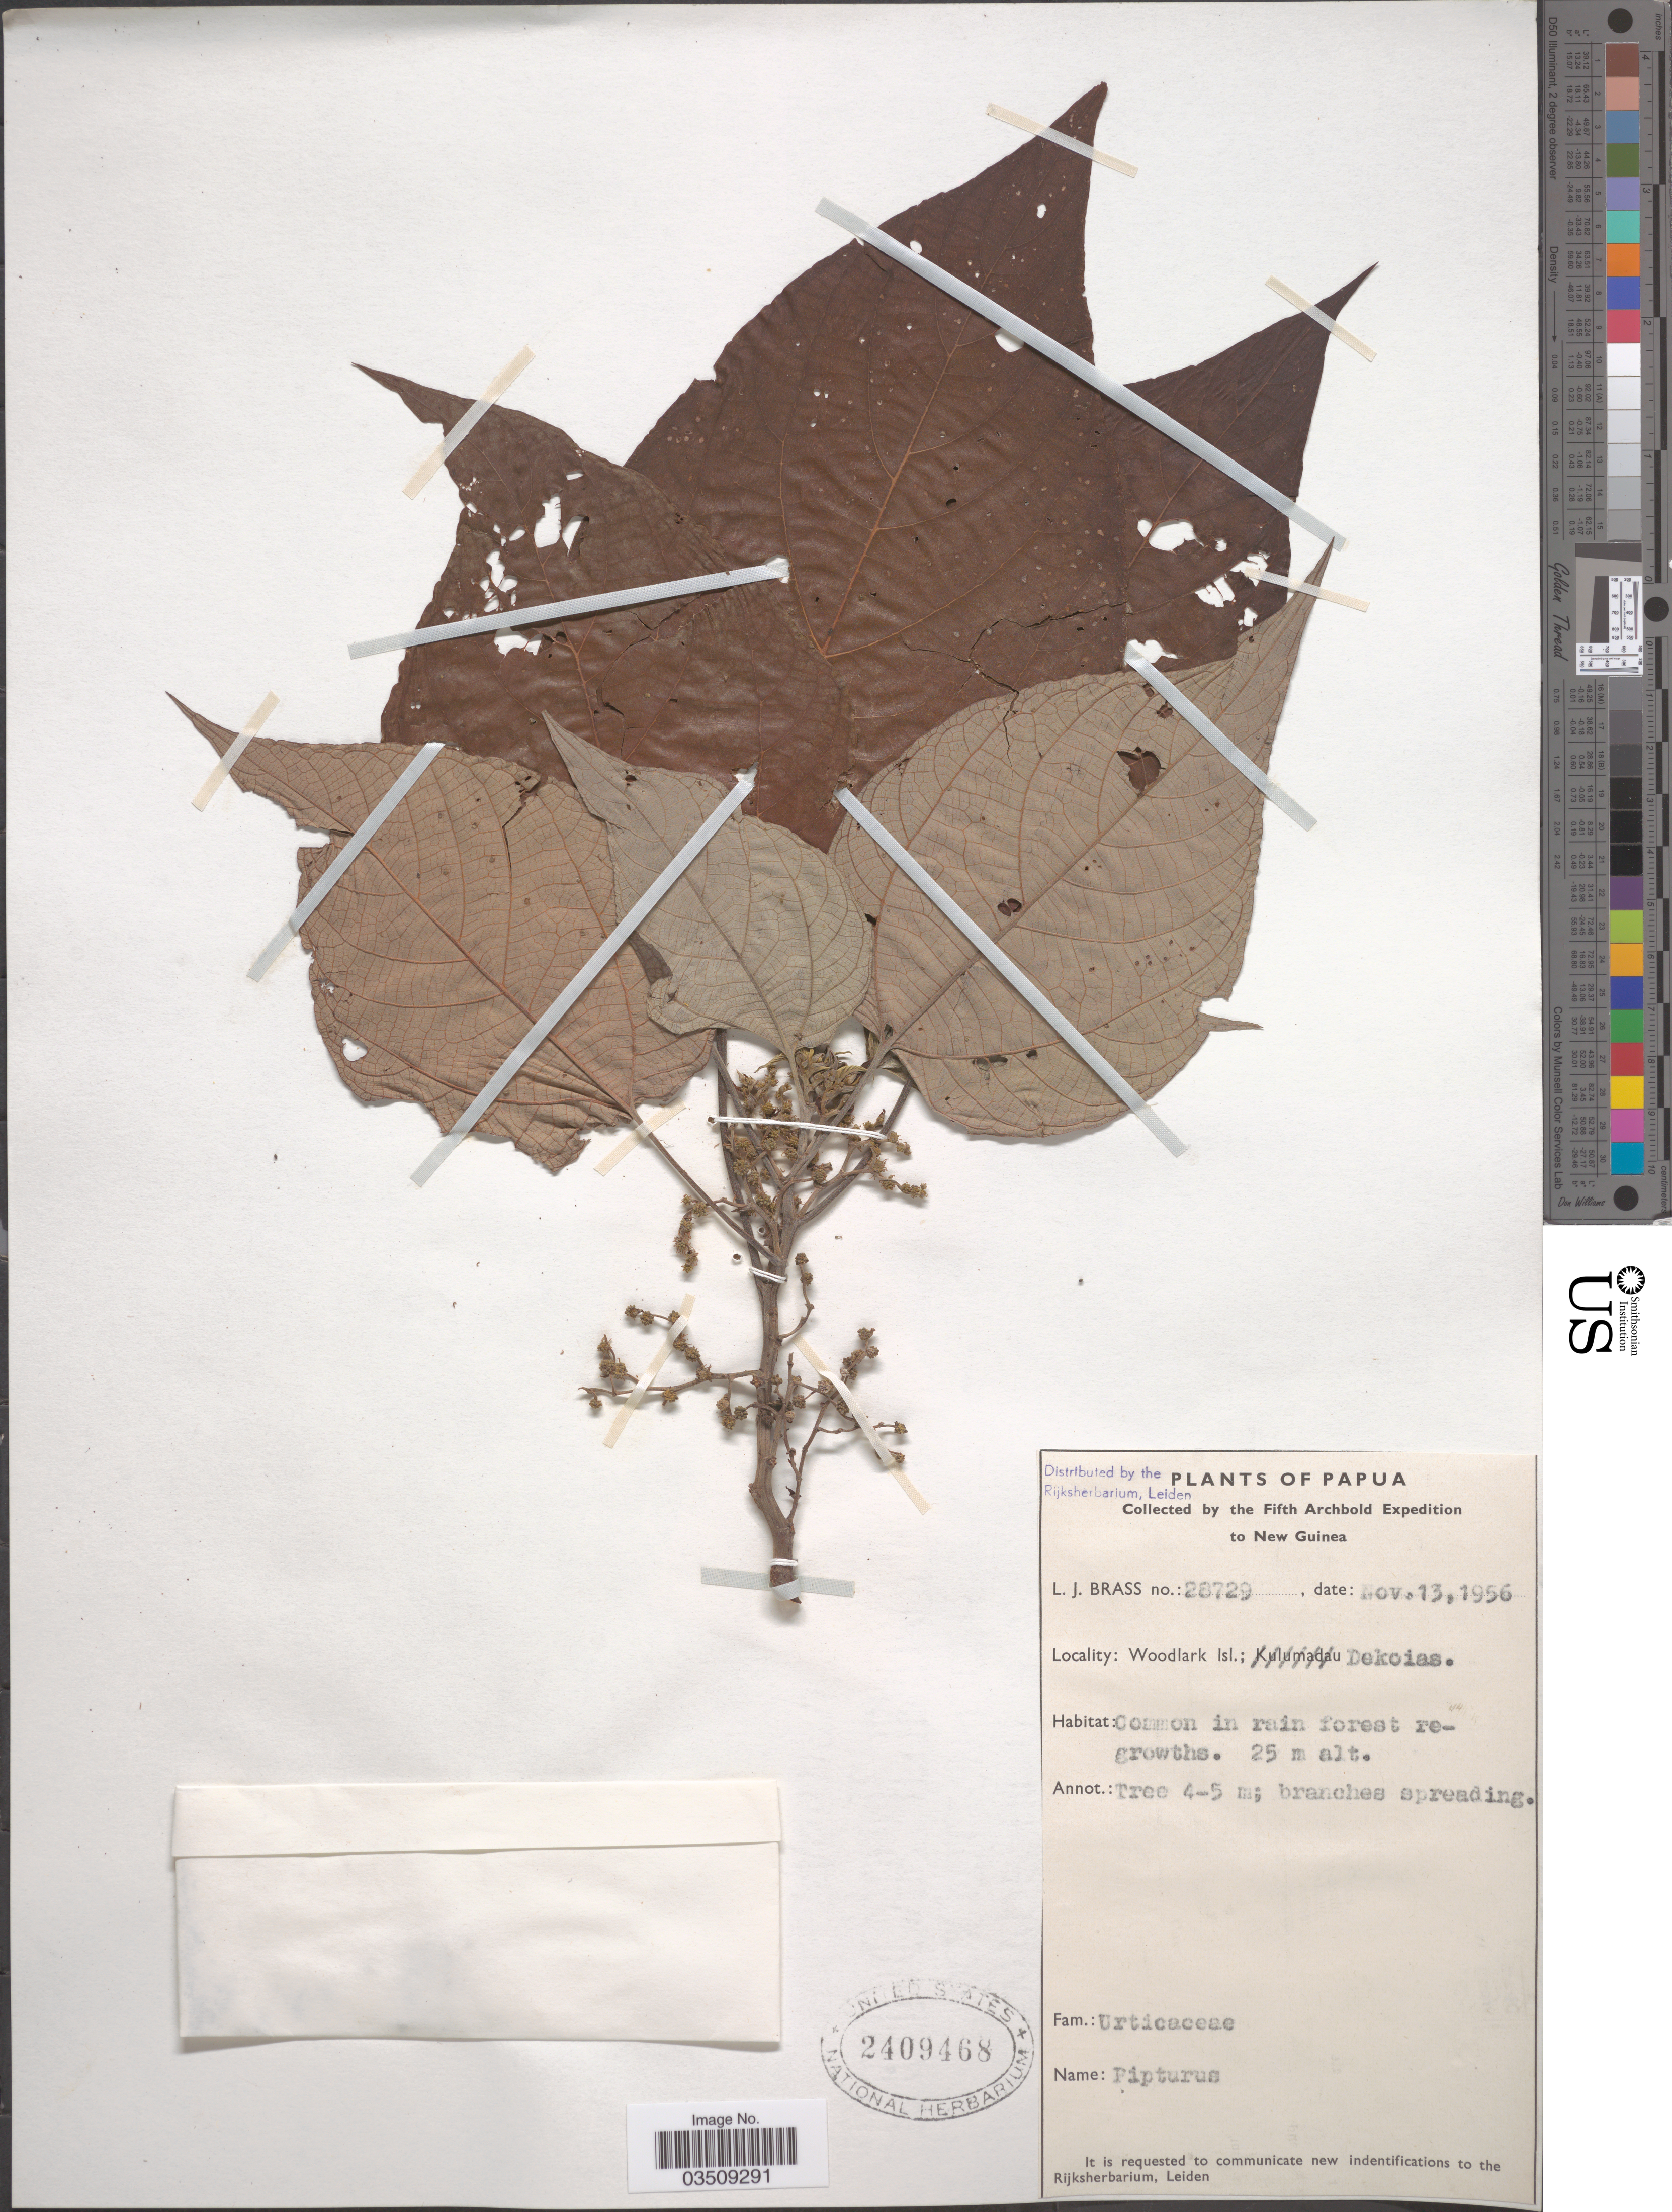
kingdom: Plantae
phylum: Tracheophyta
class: Magnoliopsida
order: Rosales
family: Urticaceae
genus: Pipturus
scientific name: Pipturus sp.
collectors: L. J. Brass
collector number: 28729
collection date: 1956-11-13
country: Papua New Guinea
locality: Woodlark Isl.; Dekoias.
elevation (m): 25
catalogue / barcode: US 2409468